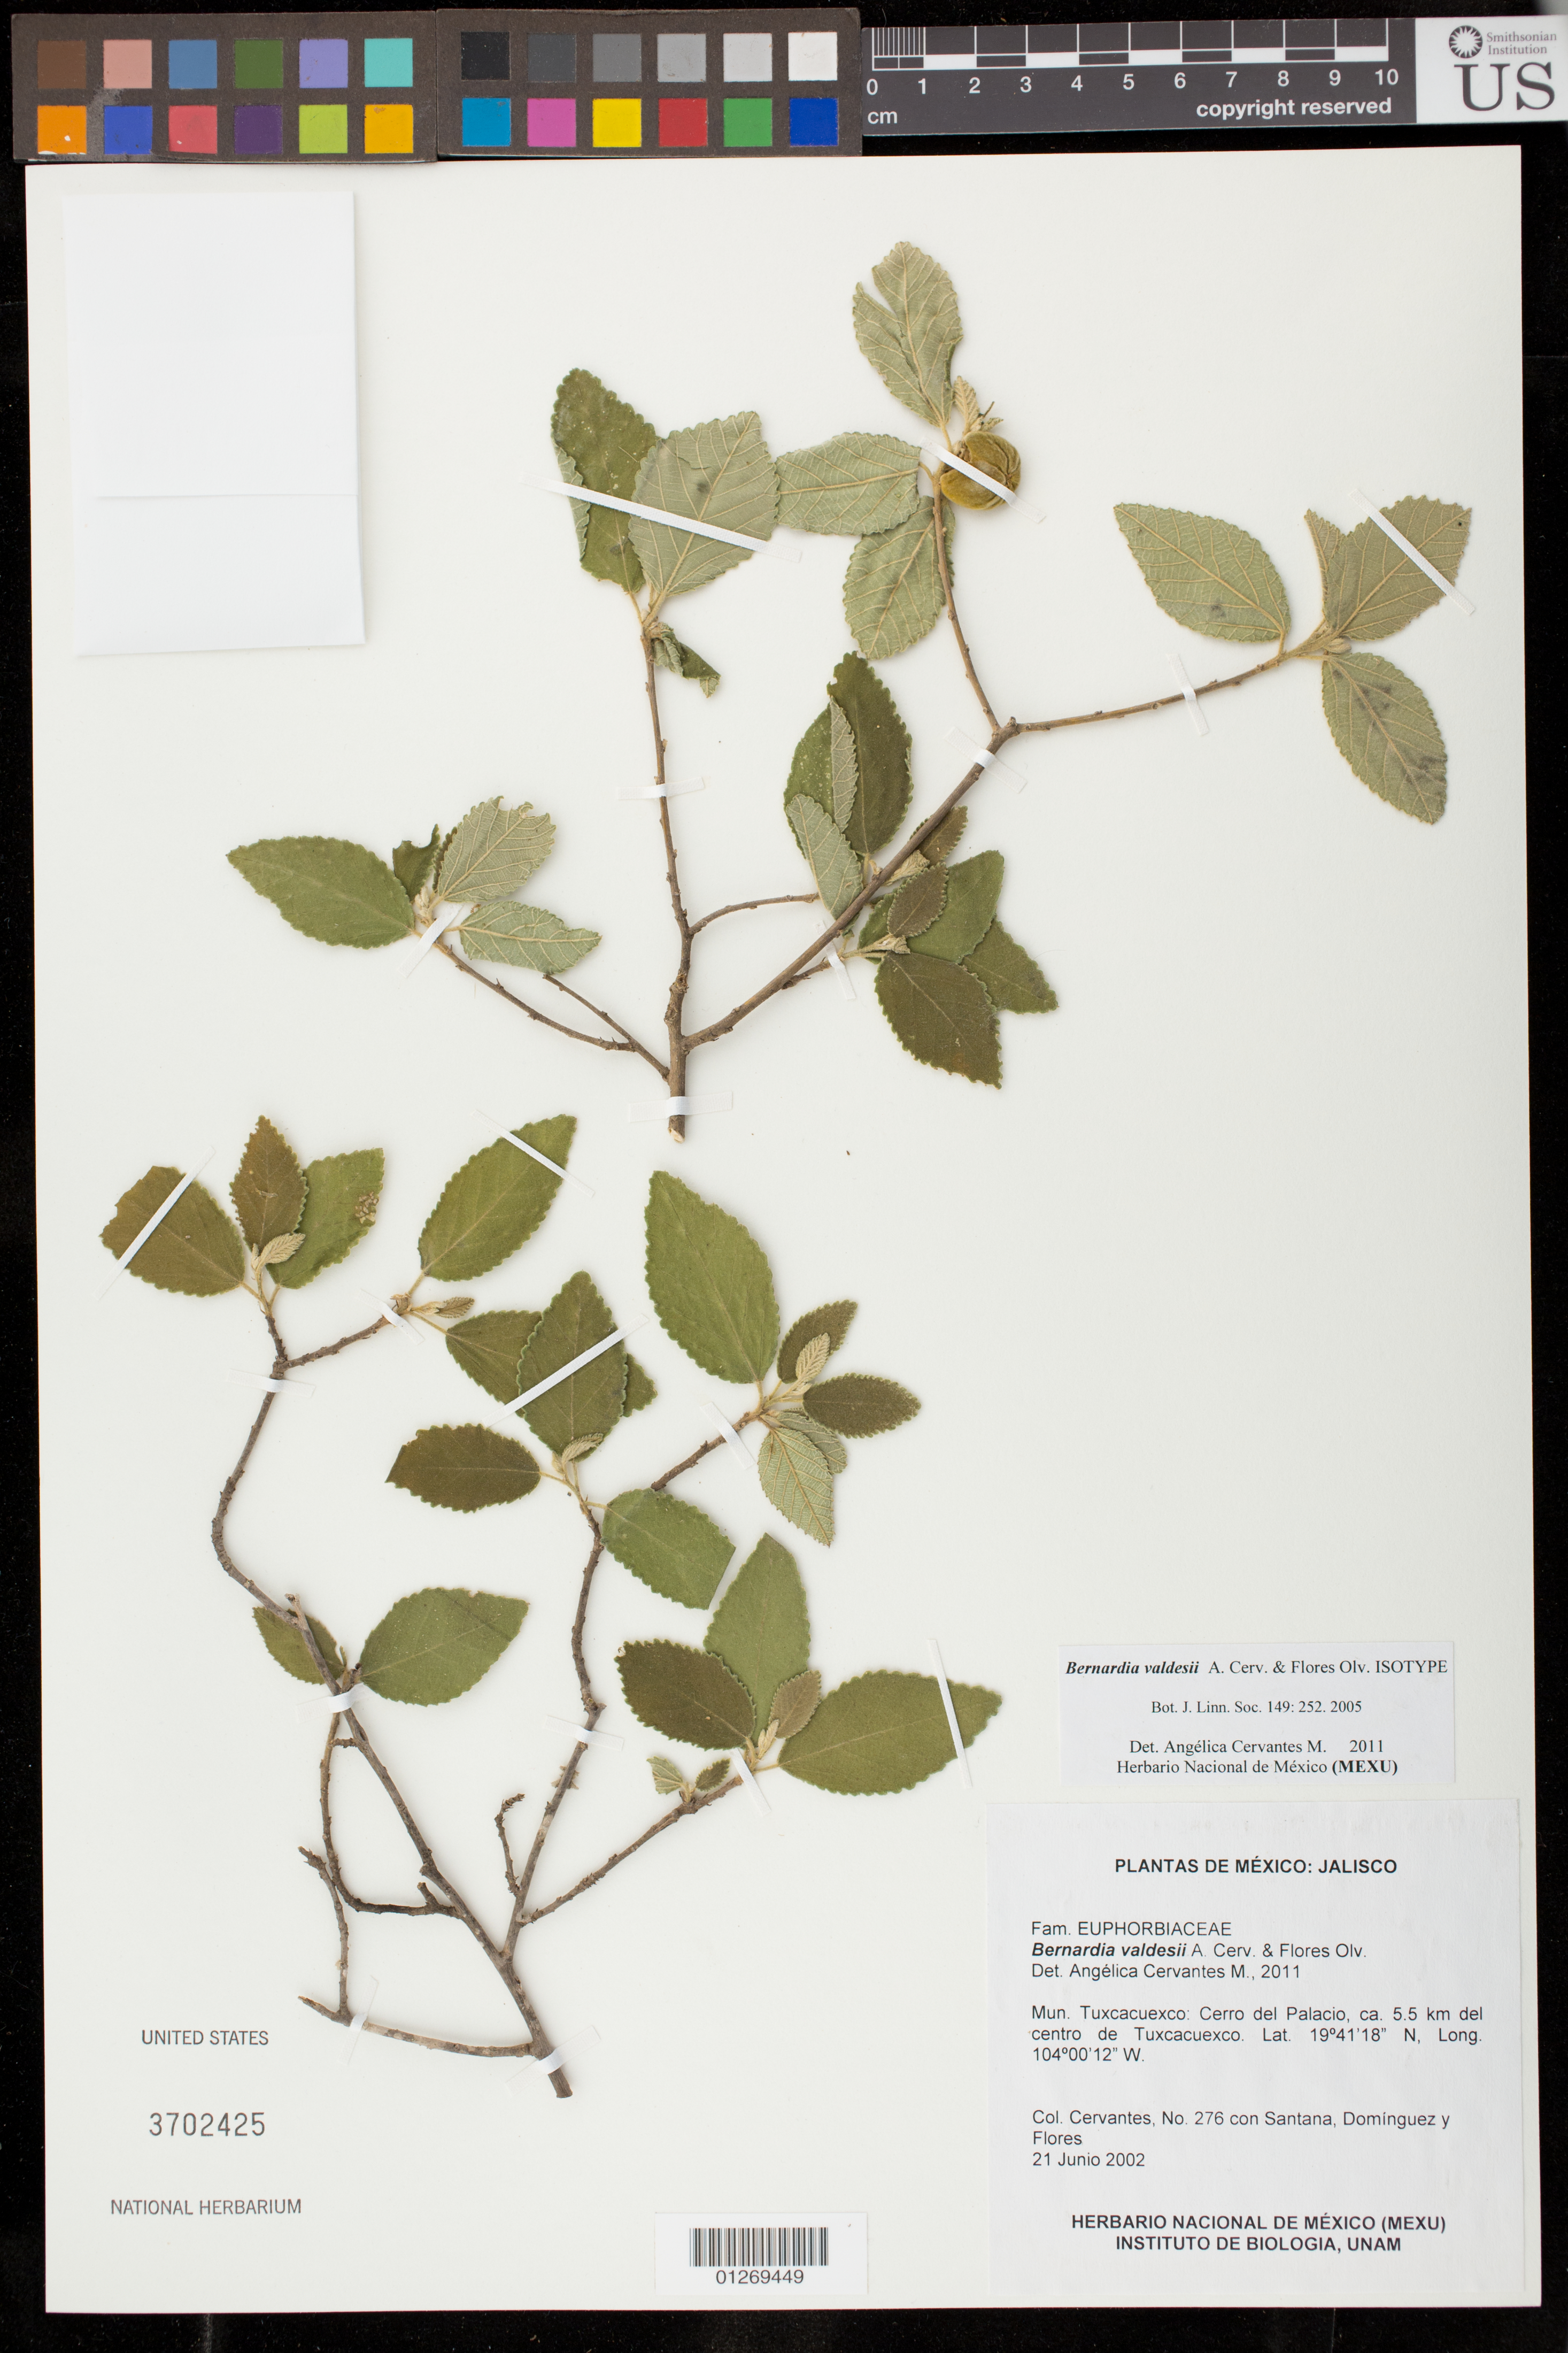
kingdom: Plantae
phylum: Tracheophyta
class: Magnoliopsida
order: Malpighiales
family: Euphorbiaceae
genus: Bernardia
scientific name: Bernardia valdesii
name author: Cervantes Maldonado & Flores Olv.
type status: Isotype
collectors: A. Cervantes Maldonado et al.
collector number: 276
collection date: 2002-06-21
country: Mexico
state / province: Jalisco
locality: Mun. Tuxcacuexco: Cerro del Palacio, ca. 5.5 km del centro de Tuxcacuexco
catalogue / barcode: US 3702425